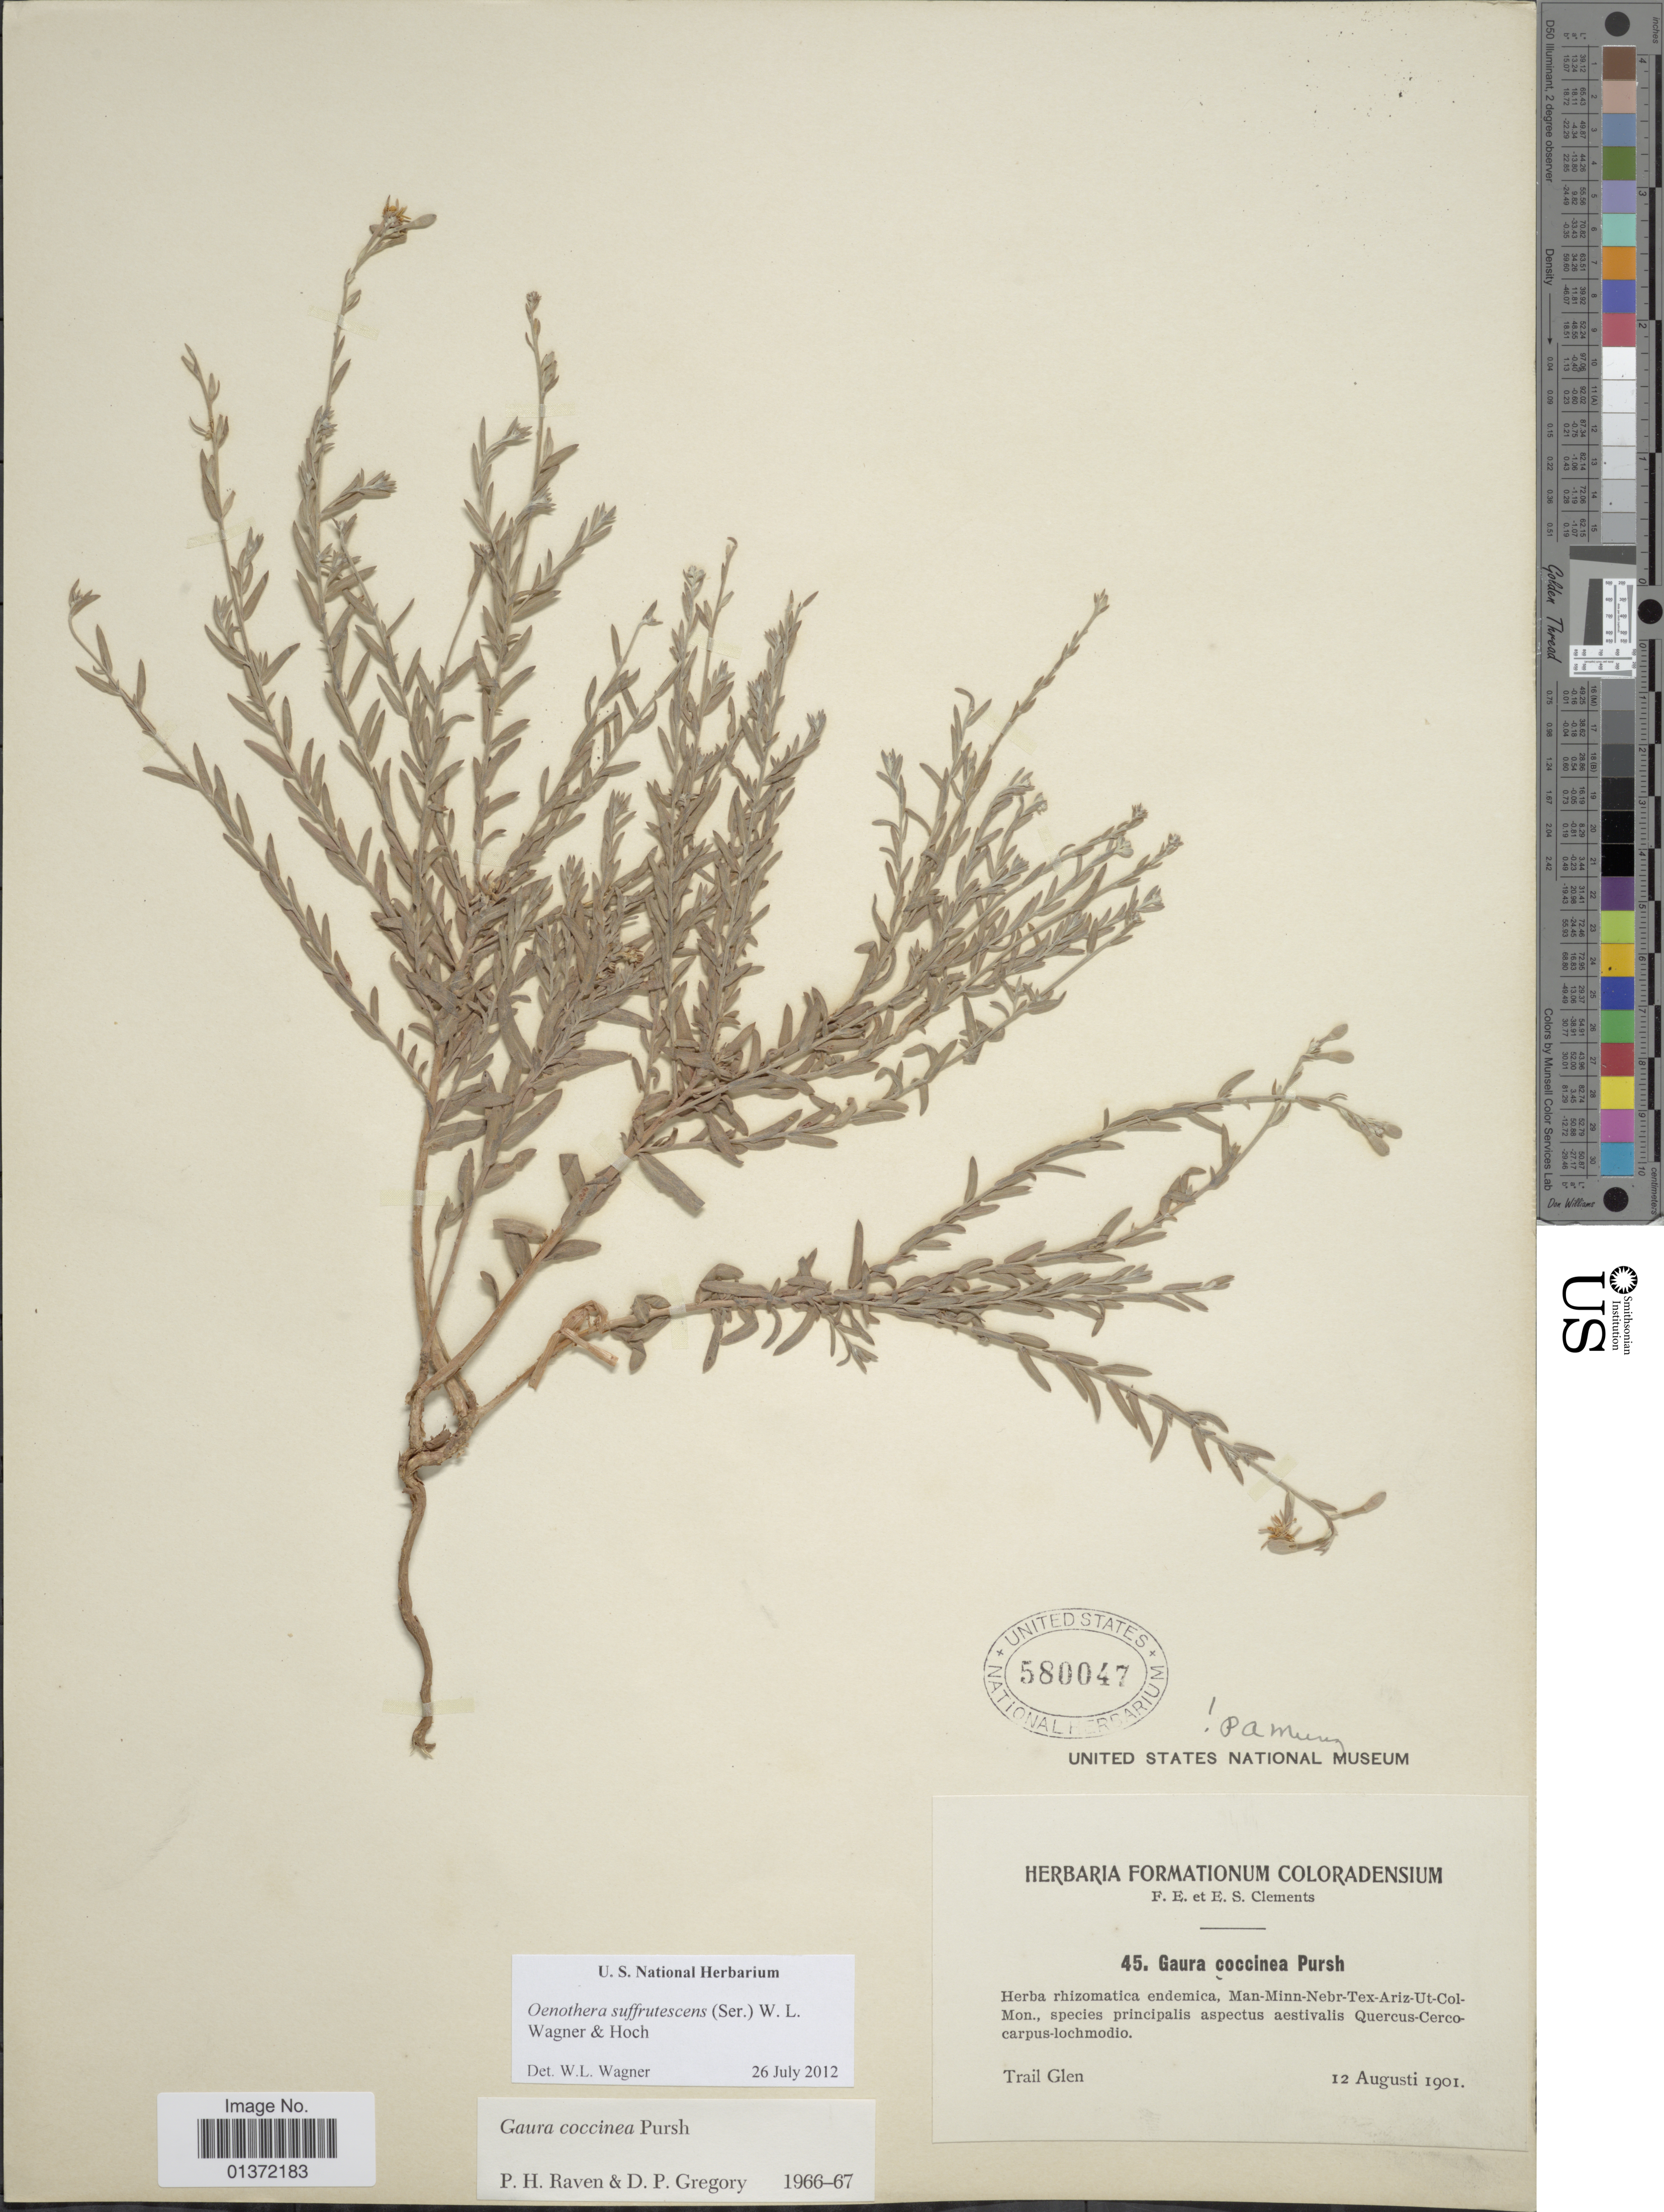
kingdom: Plantae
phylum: Tracheophyta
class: Magnoliopsida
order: Myrtales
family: Onagraceae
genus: Oenothera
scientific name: Oenothera suffrutescens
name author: (Ser.) W.L. Wagner & Hoch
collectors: F. E. Clements & E. S. Clements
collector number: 45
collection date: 1901-08-12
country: United States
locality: Trail Glen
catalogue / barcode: US 580047